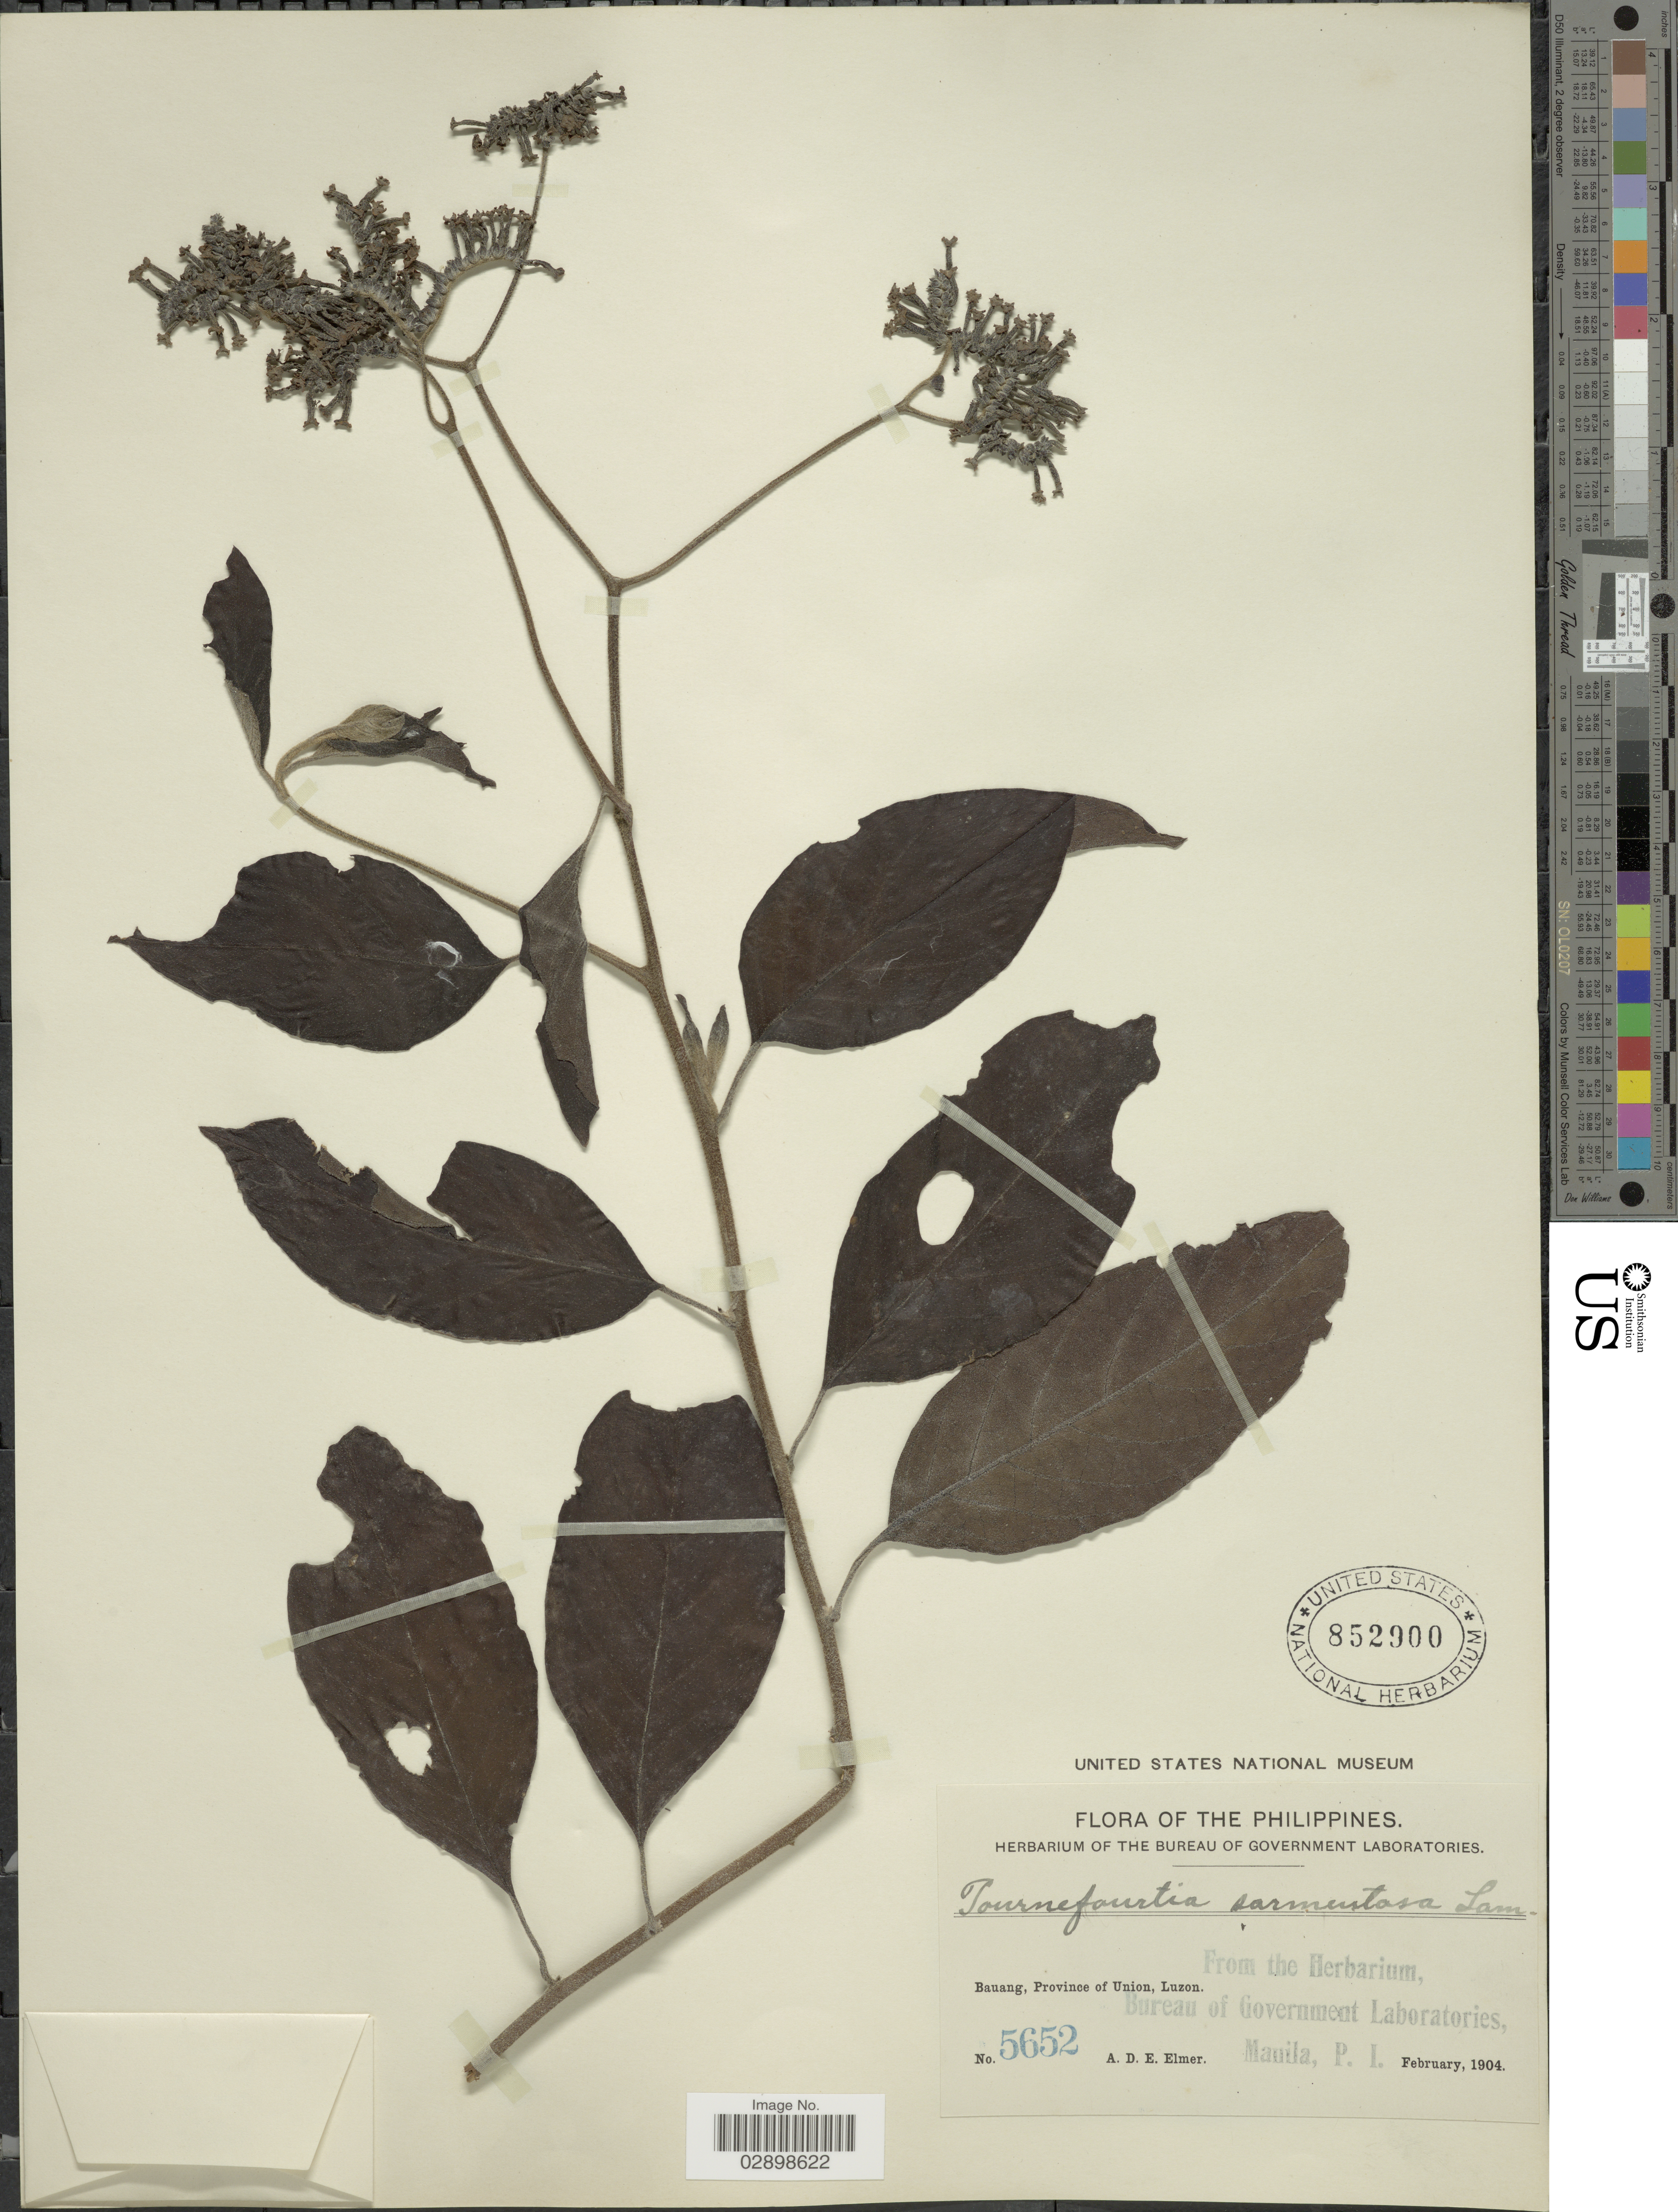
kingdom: Plantae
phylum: Tracheophyta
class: Magnoliopsida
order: Boraginales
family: Heliotropiaceae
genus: Tournefortia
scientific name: Tournefortia sarmentosa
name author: Lam.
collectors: A. D. E. Elmer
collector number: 5652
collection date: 1904-02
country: Philippines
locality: Bauang, Province of Union, Luzon.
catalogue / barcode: US 852900